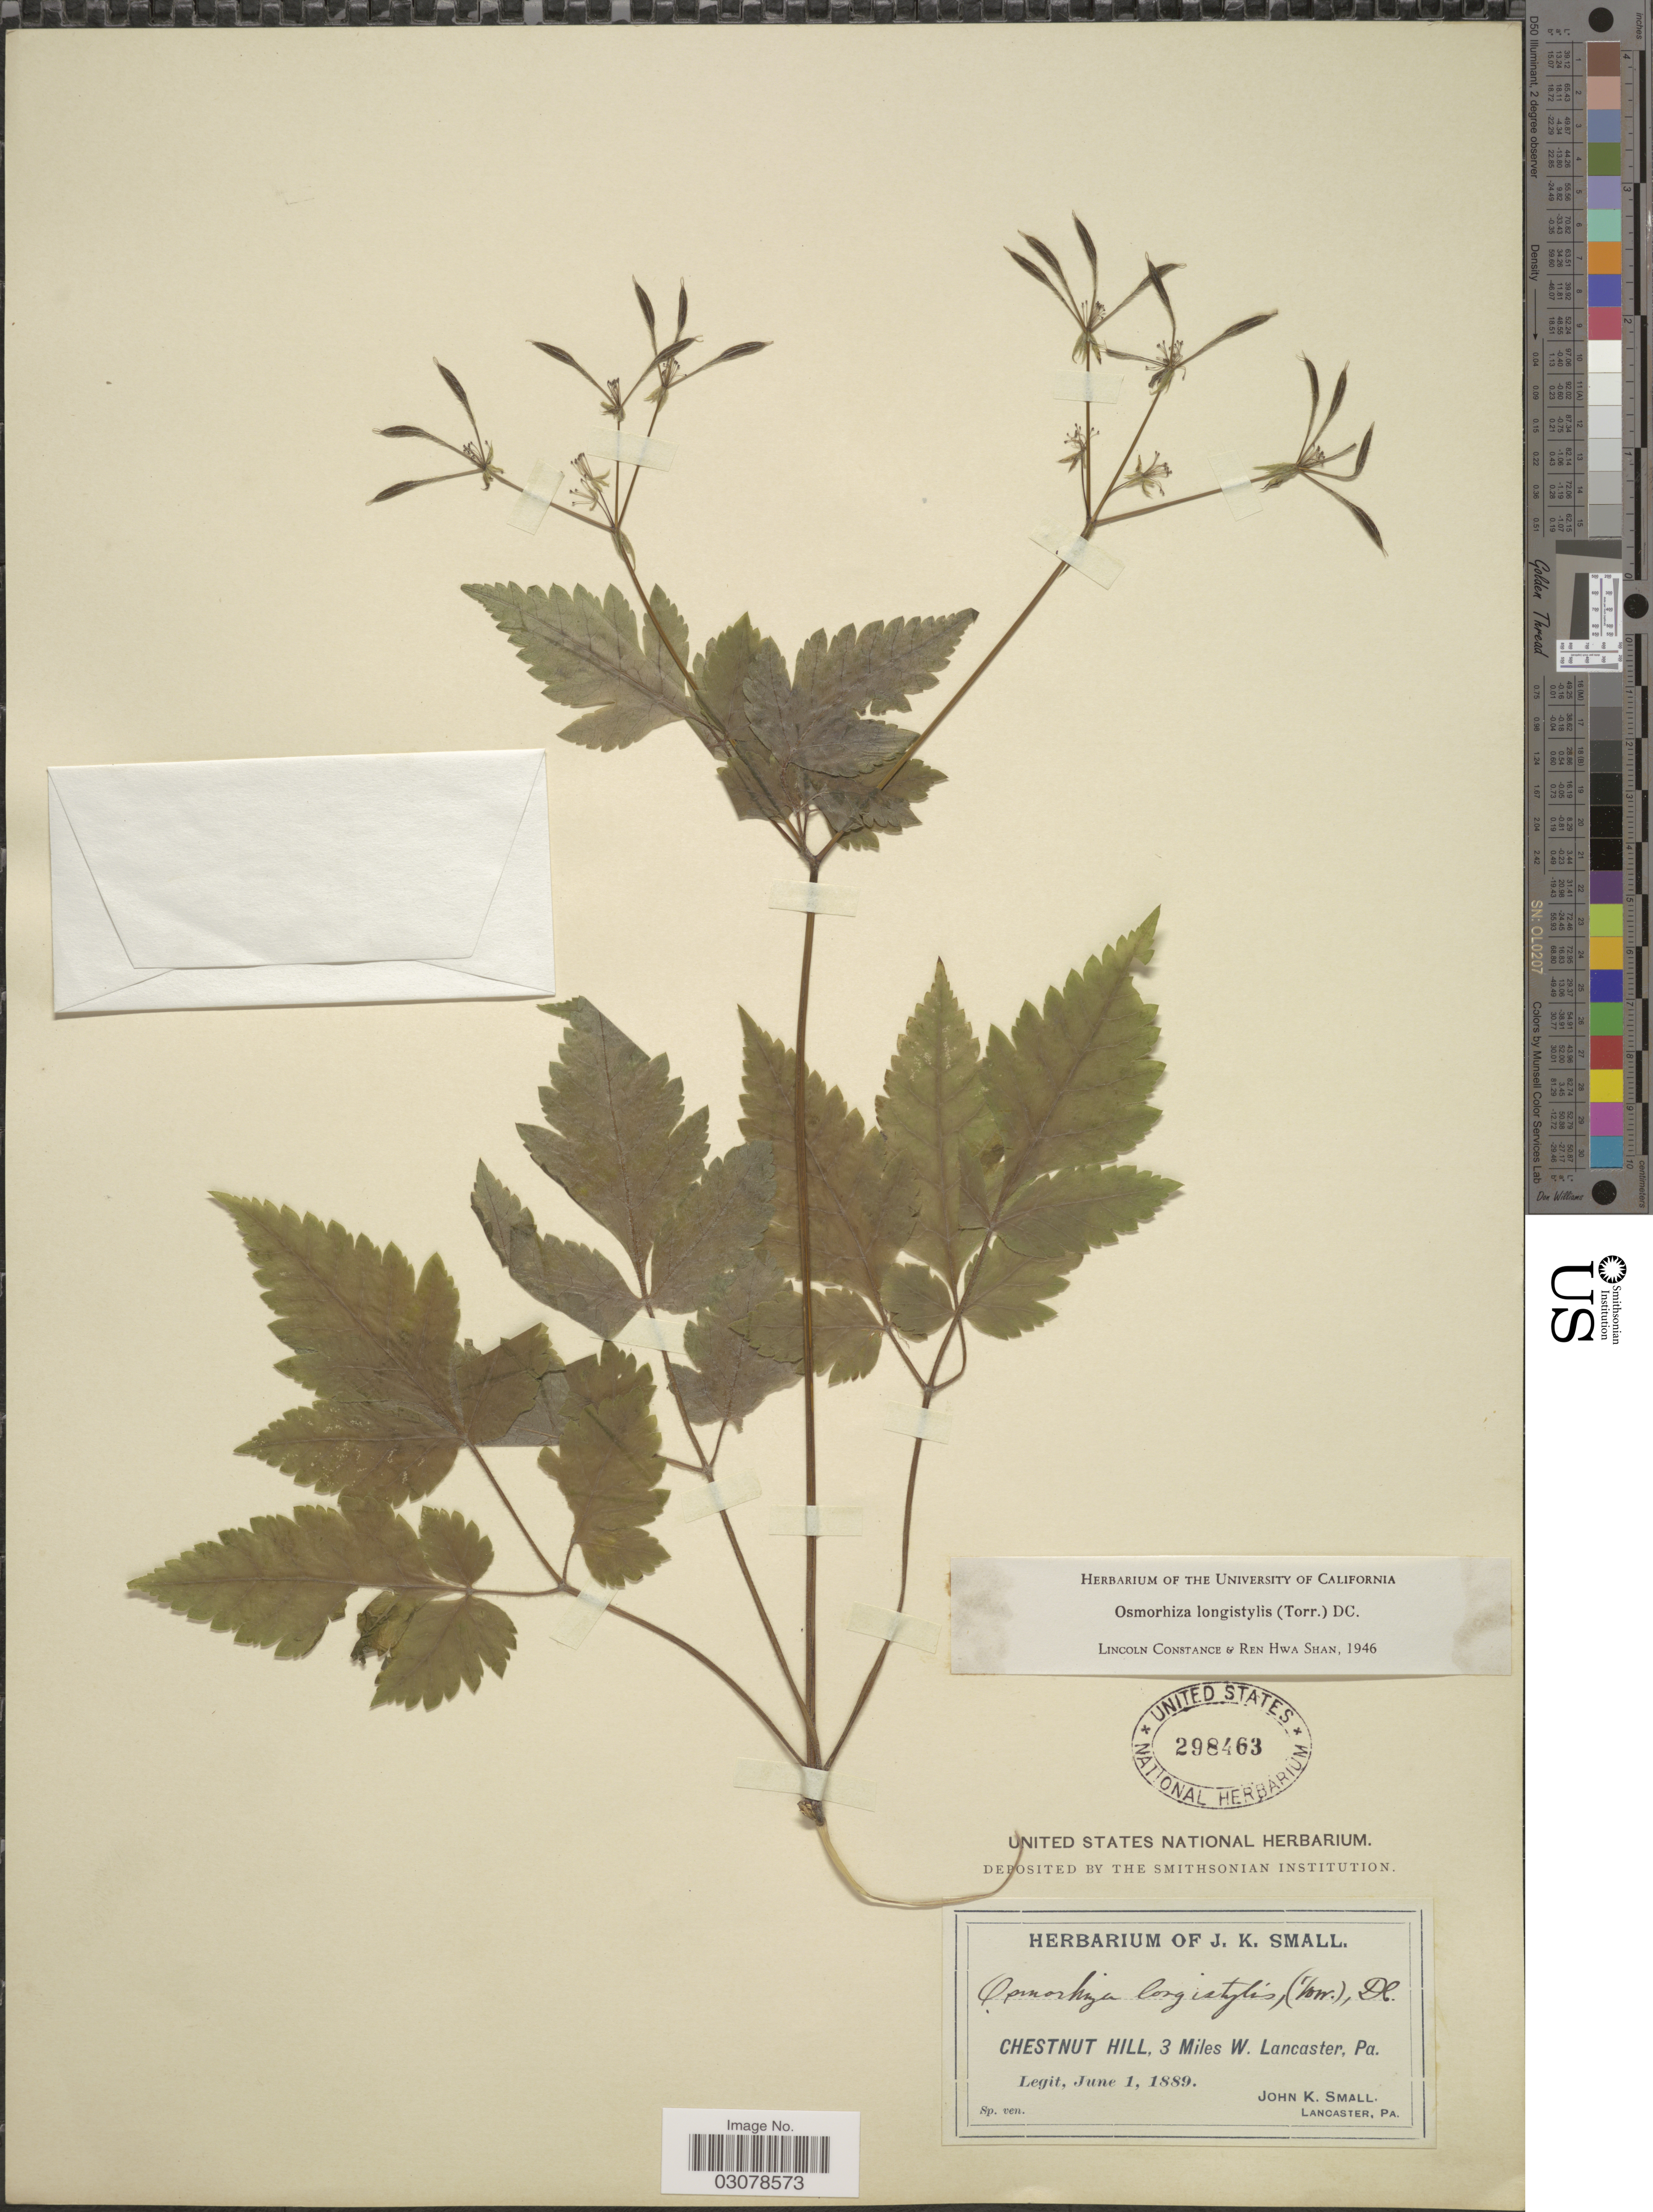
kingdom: Plantae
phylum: Tracheophyta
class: Magnoliopsida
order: Apiales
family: Apiaceae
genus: Osmorhiza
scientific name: Osmorhiza longistylis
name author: (Torr.) DC.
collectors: J. K. Small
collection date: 1889-06-01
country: United States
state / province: Pennsylvania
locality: Chestnut Hill, 3 Miles W. Lancaster.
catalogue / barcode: US 298463